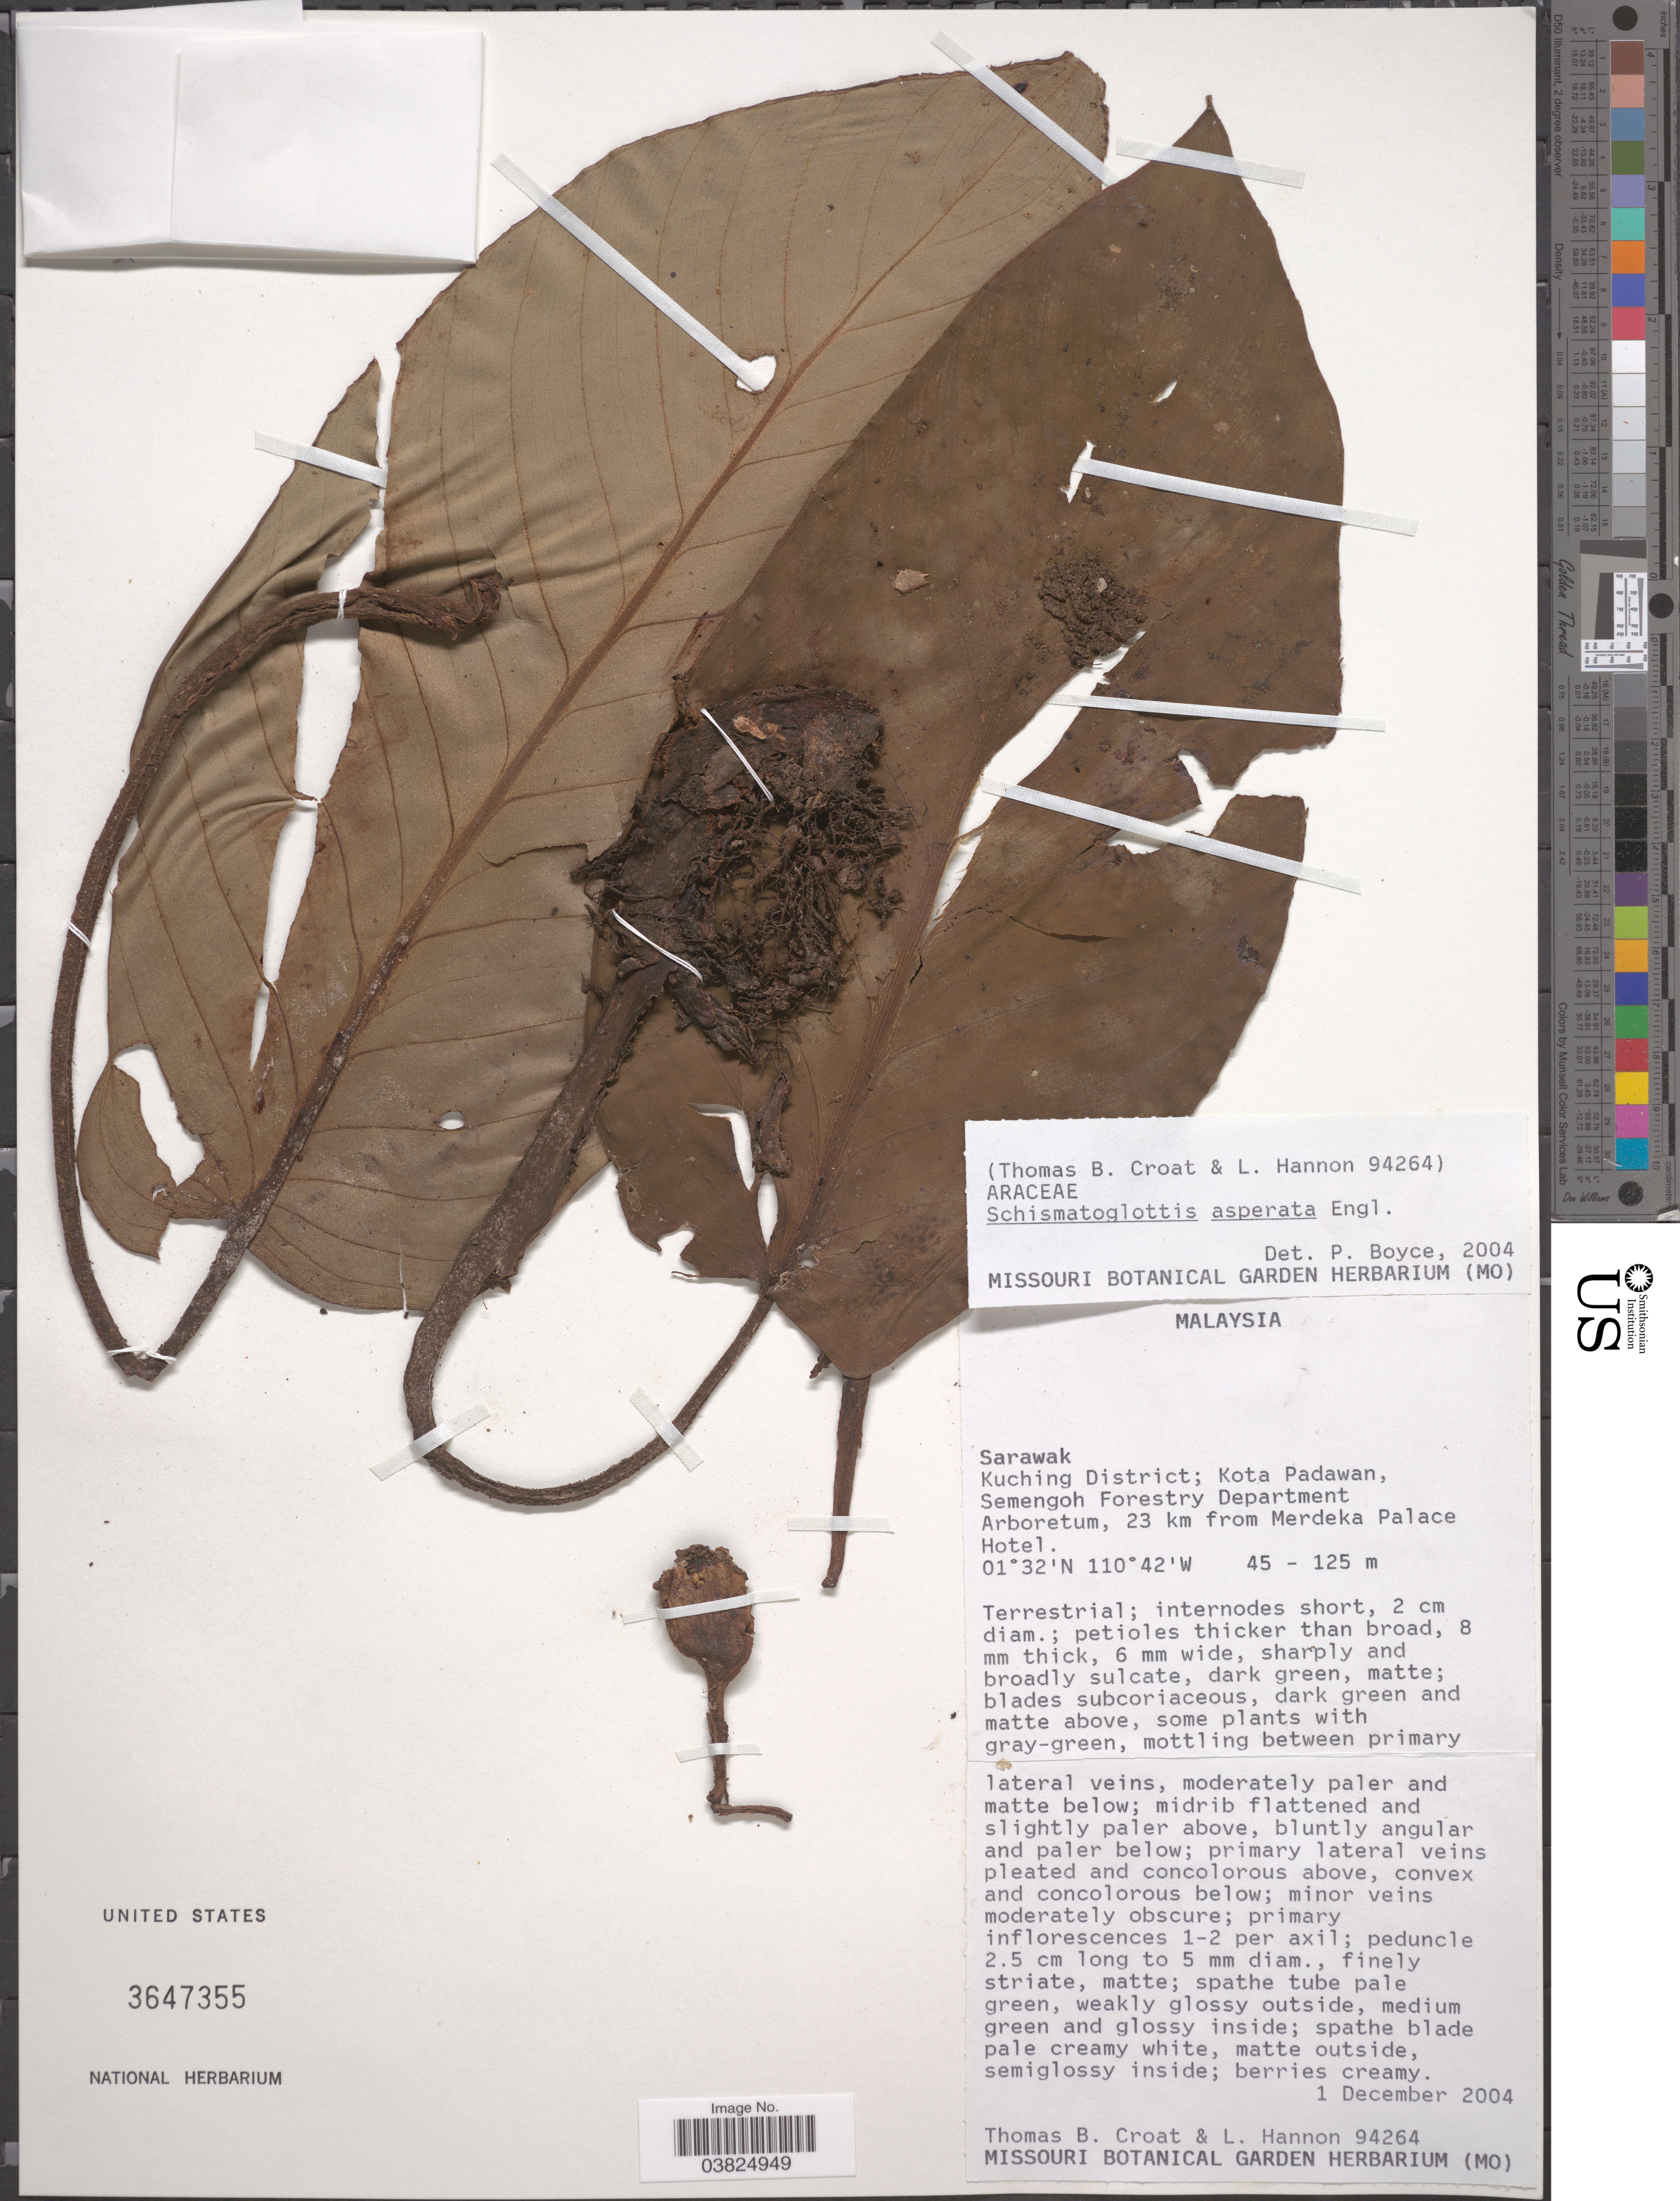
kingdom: Plantae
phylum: Tracheophyta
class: Liliopsida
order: Alismatales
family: Araceae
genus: Schismatoglottis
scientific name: Schismatoglottis asperata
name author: Engl.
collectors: T. B. Croat & L. Hannon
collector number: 94264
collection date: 2004-12-01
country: Malaysia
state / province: Sarawak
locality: Kuching District; Kota Padawan, Semongoh Forestry Department Arboretum, 23 km from Merdeka Palace Hotel.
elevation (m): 45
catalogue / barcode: US 3647355